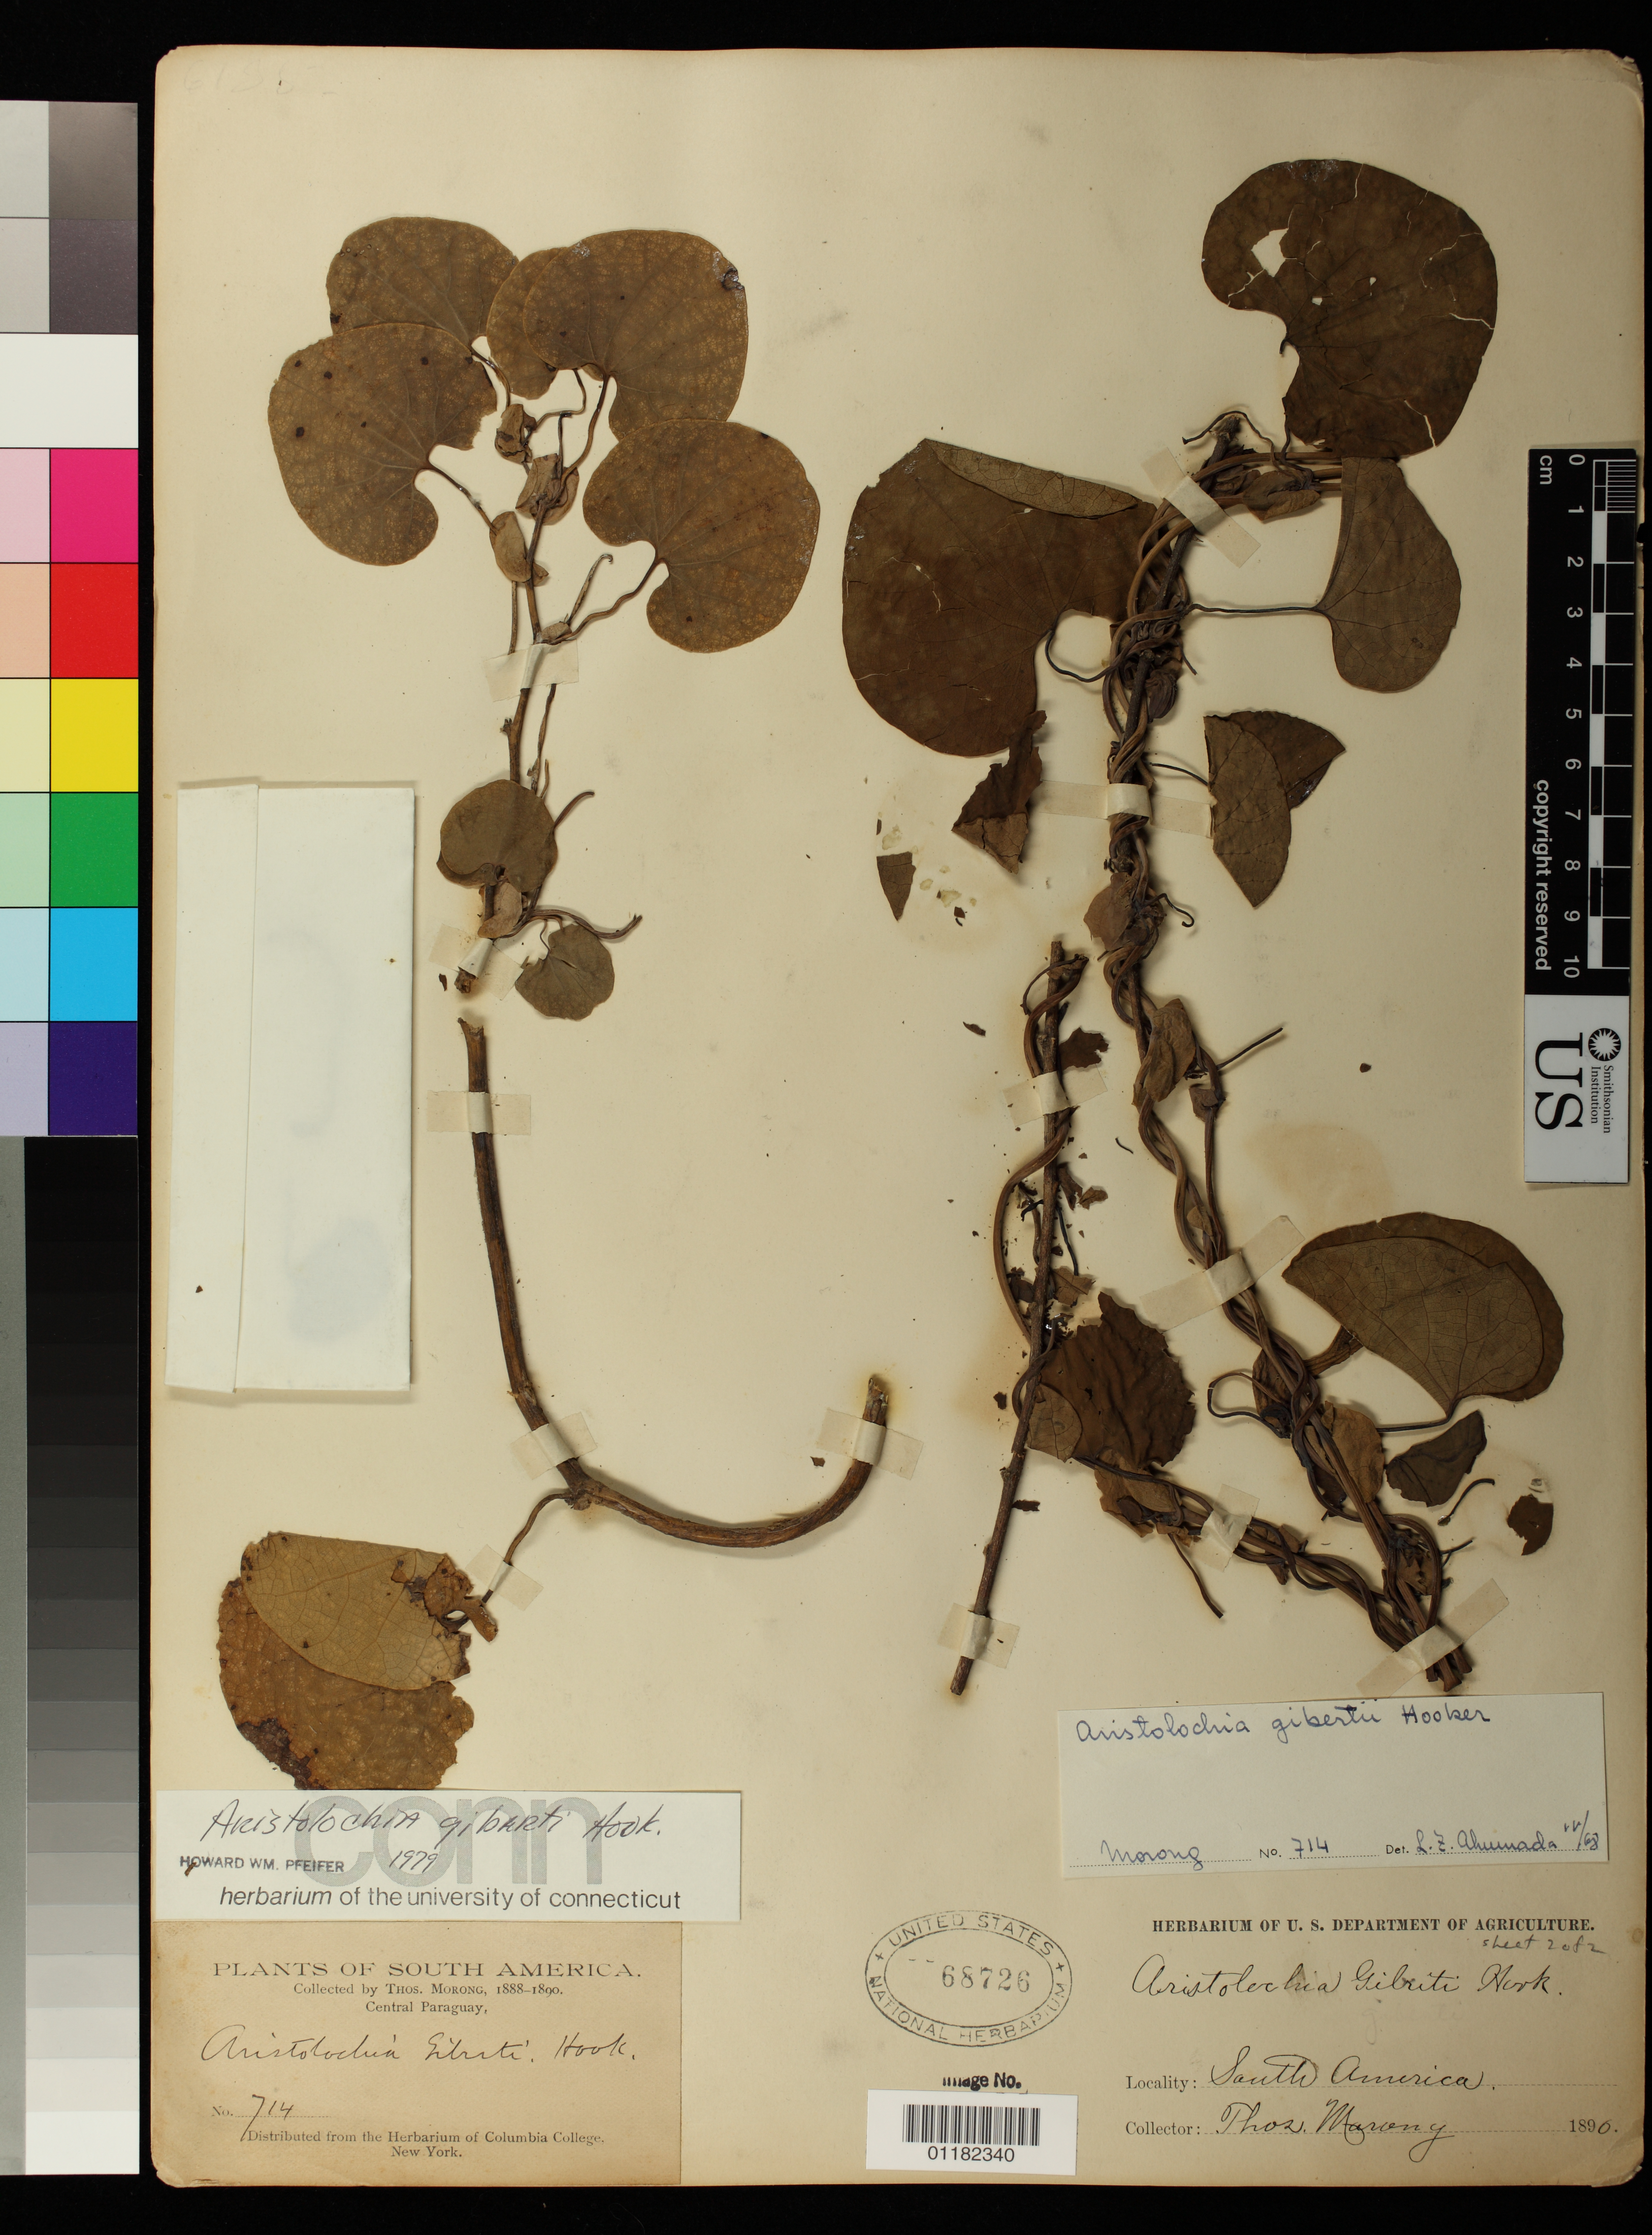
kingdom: Plantae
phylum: Tracheophyta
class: Magnoliopsida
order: Piperales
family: Aristolochiaceae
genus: Aristolochia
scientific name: Aristolochia gibertii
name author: Hook.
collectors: T. Morong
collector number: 714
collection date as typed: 1890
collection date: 1890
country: Paraguay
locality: Central paraguay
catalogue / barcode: US 68726